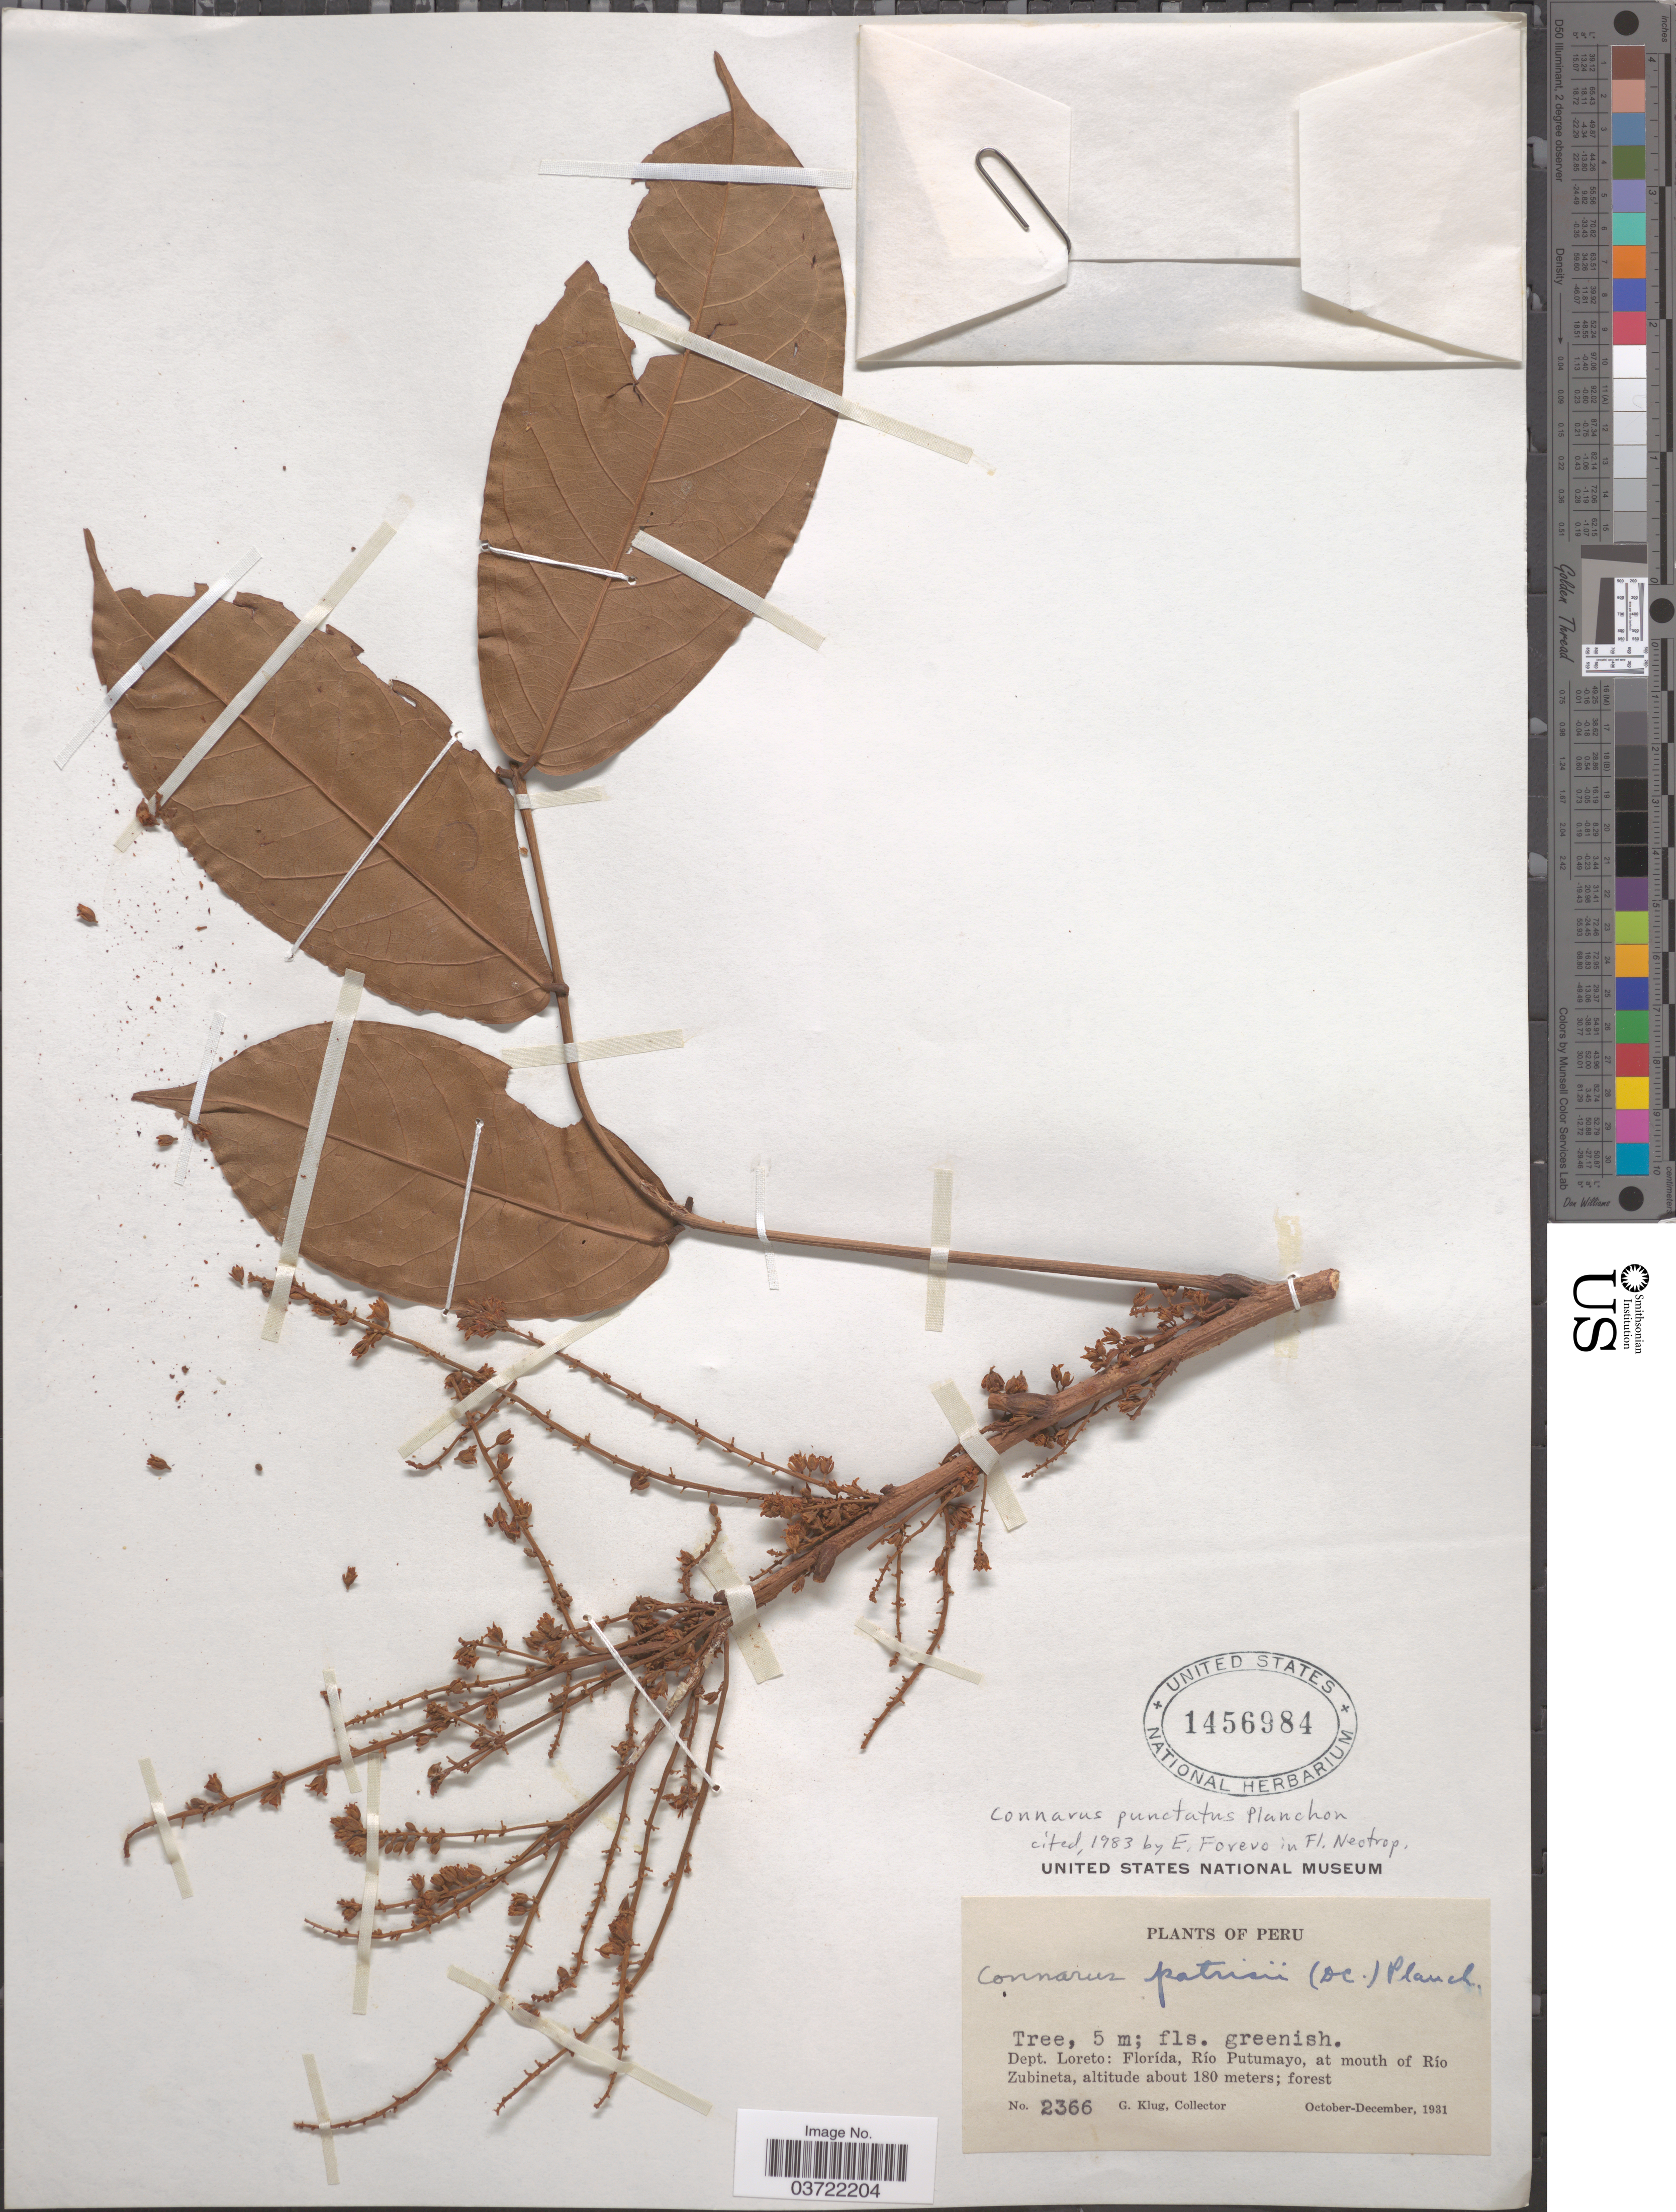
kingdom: Plantae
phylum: Tracheophyta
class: Magnoliopsida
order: Oxalidales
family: Connaraceae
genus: Connarus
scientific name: Connarus punctatus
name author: Planch.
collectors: G. Klug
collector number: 2366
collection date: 1931-10/1931-12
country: Peru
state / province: Loreto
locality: Dept. Loreto: Florída, Río Putumayo, at mouth of Río Zubineta.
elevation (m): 180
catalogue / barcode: US 1456984